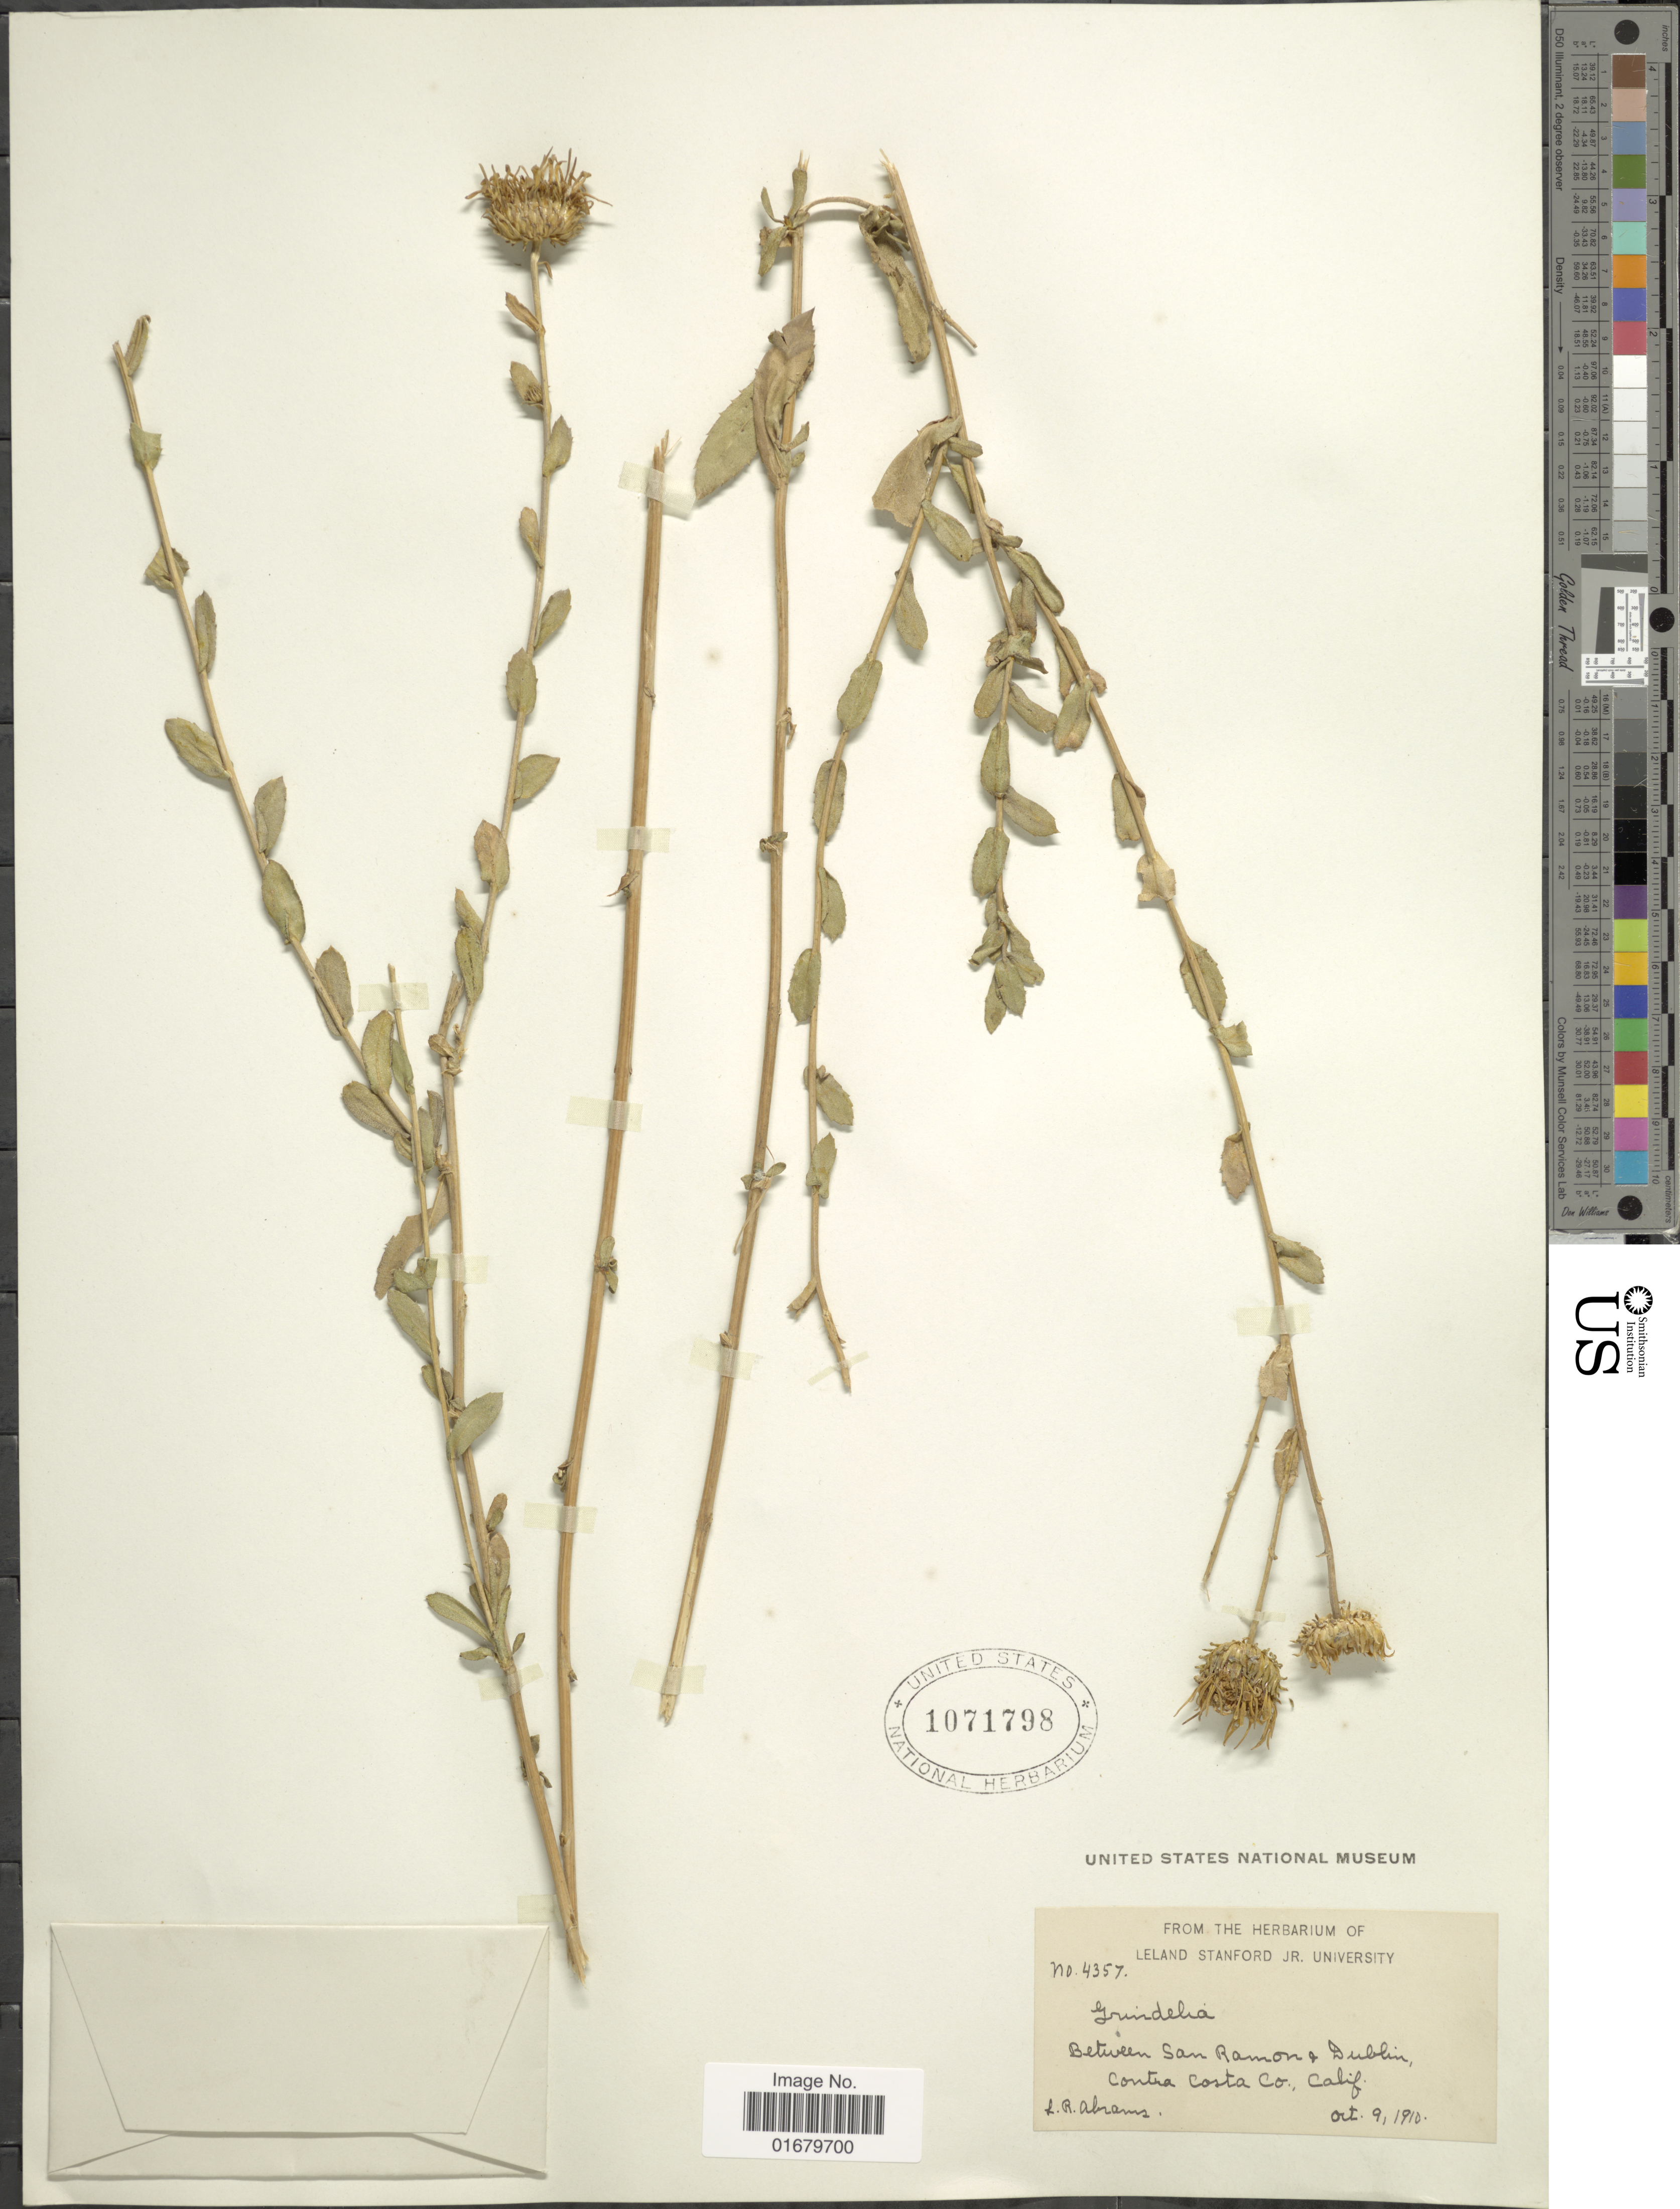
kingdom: Plantae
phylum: Tracheophyta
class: Magnoliopsida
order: Asterales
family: Asteraceae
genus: Grindelia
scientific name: Grindelia camporum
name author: Greene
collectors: L. Abrams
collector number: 4357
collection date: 1910-10-09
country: United States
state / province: California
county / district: Contra Costa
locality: Between San Ramon & Dublin, Contra Costa Co. Calif.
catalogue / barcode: US 1071798